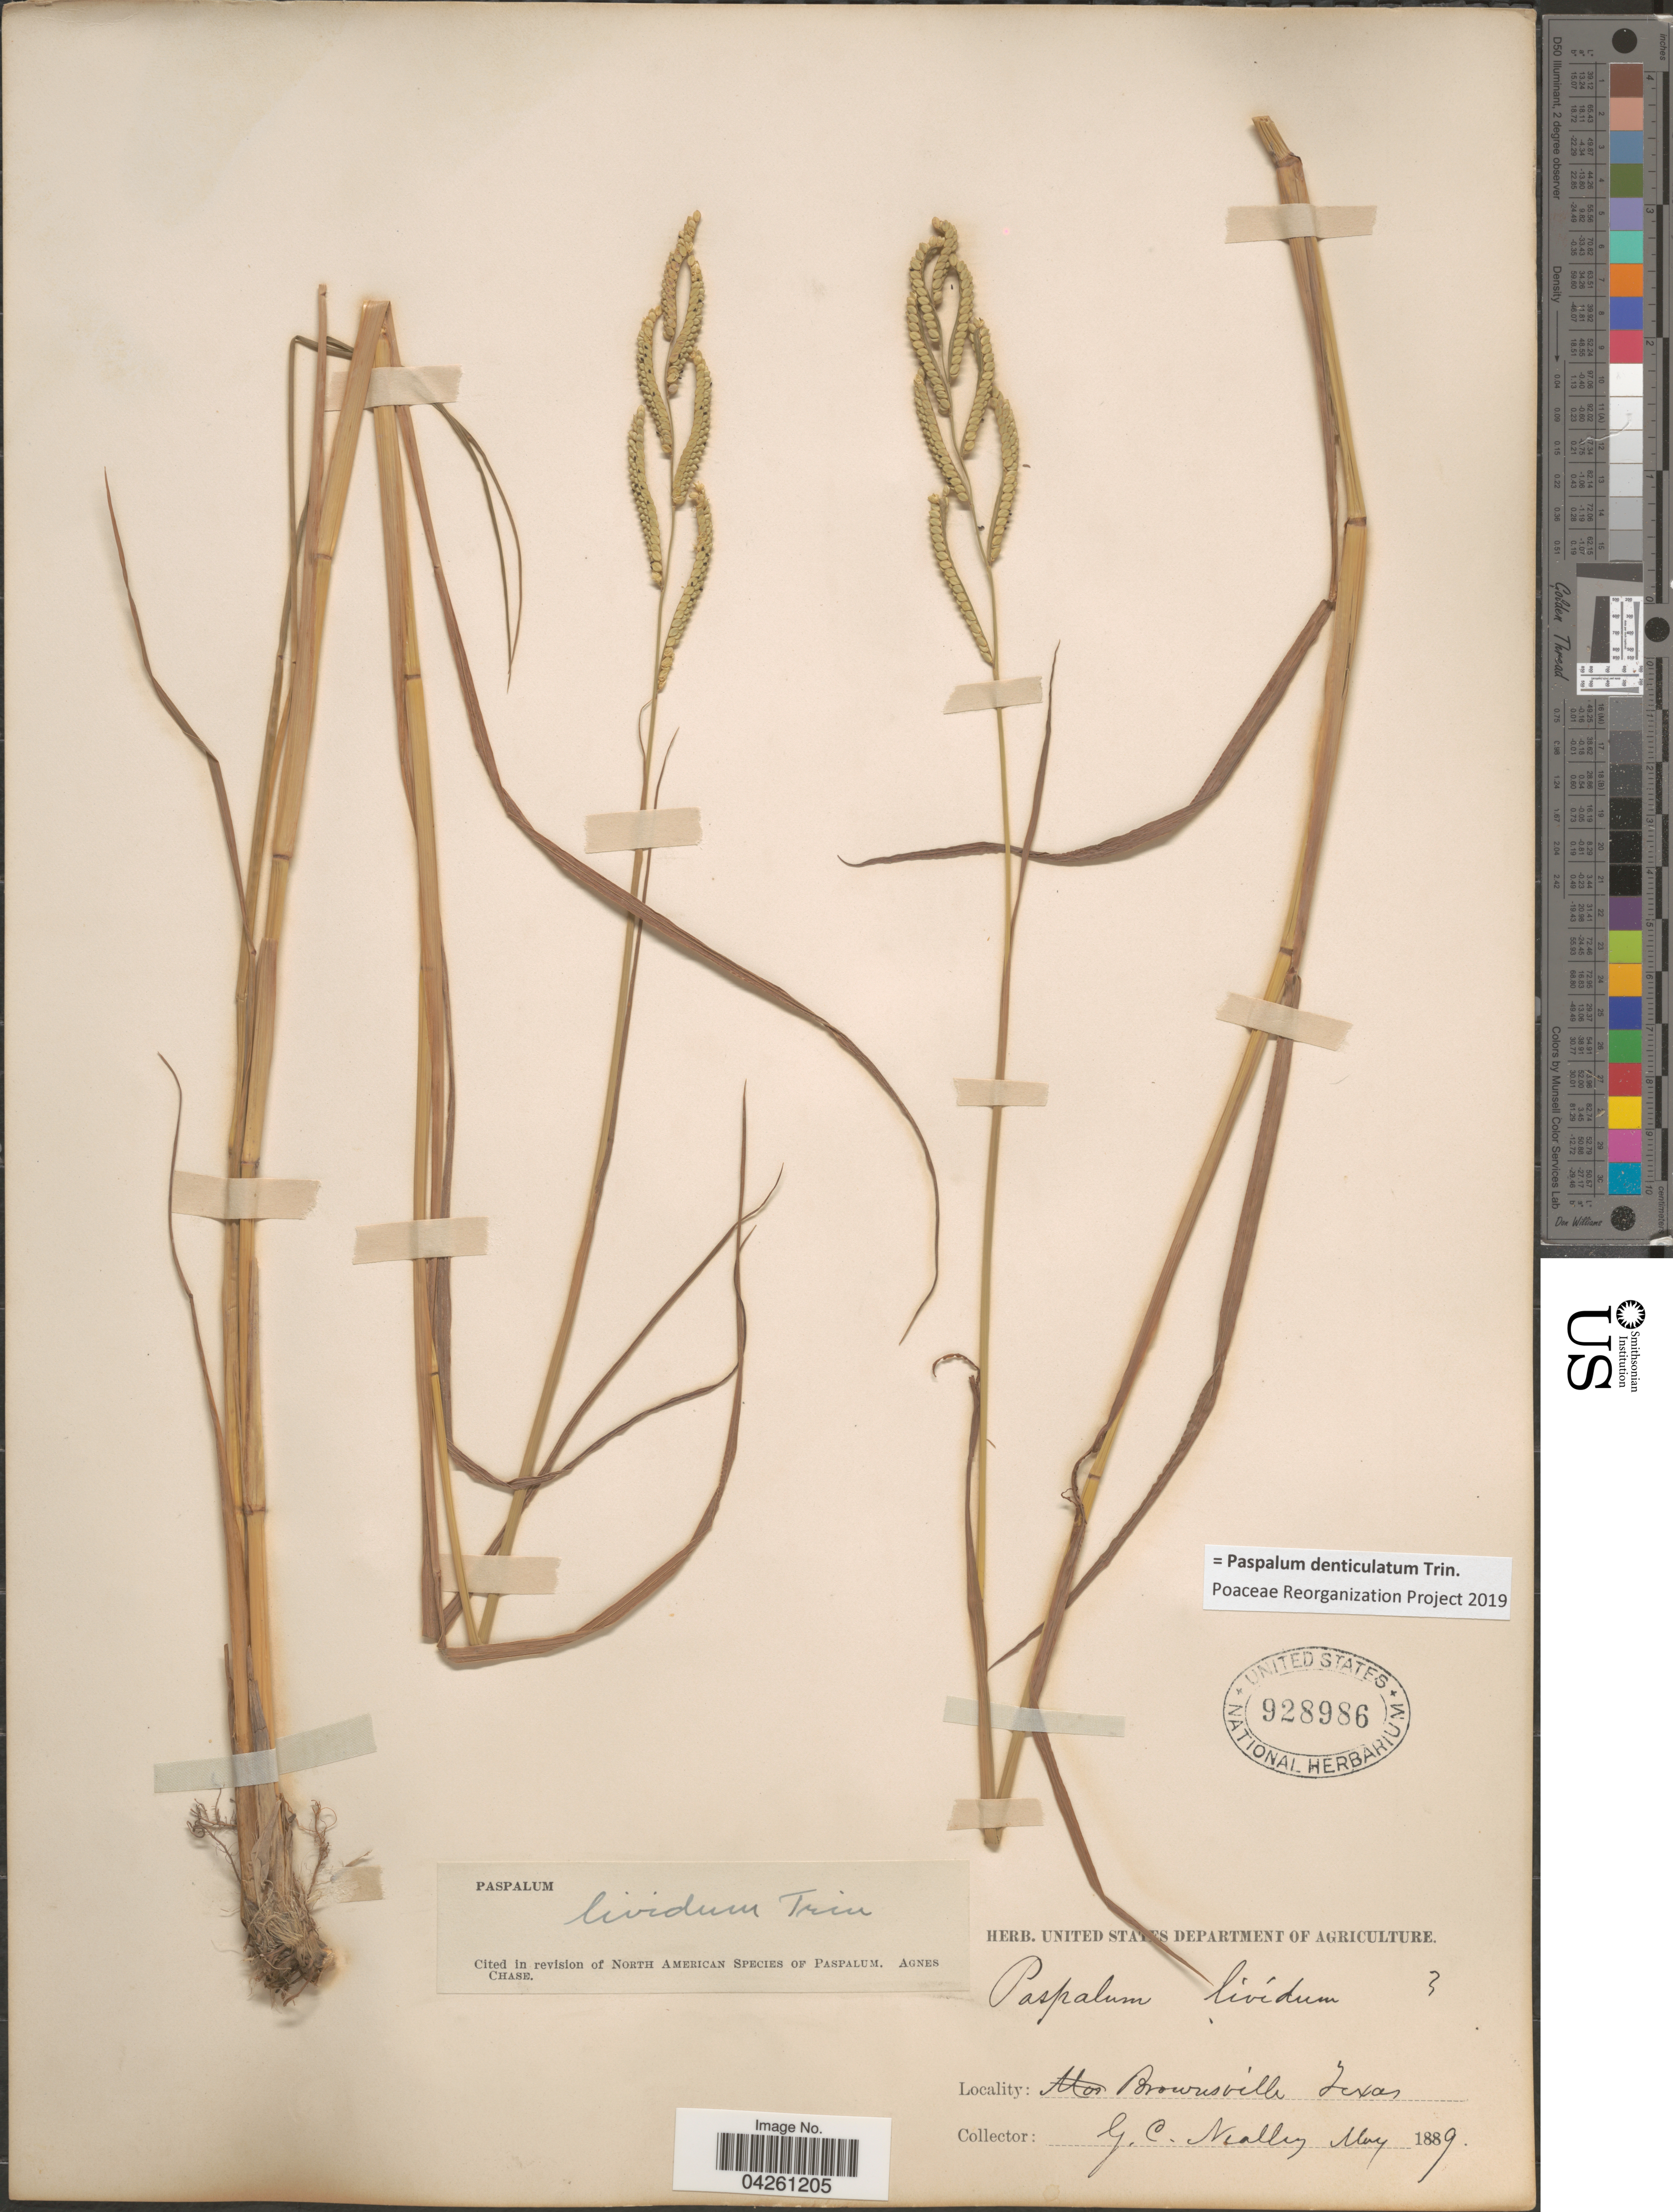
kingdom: Plantae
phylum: Tracheophyta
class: Liliopsida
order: Poales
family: Poaceae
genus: Paspalum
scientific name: Paspalum denticulatum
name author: Trin.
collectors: G. C. Nealley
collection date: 1889-05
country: United States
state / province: Texas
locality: Brownsville.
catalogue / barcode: US 928986